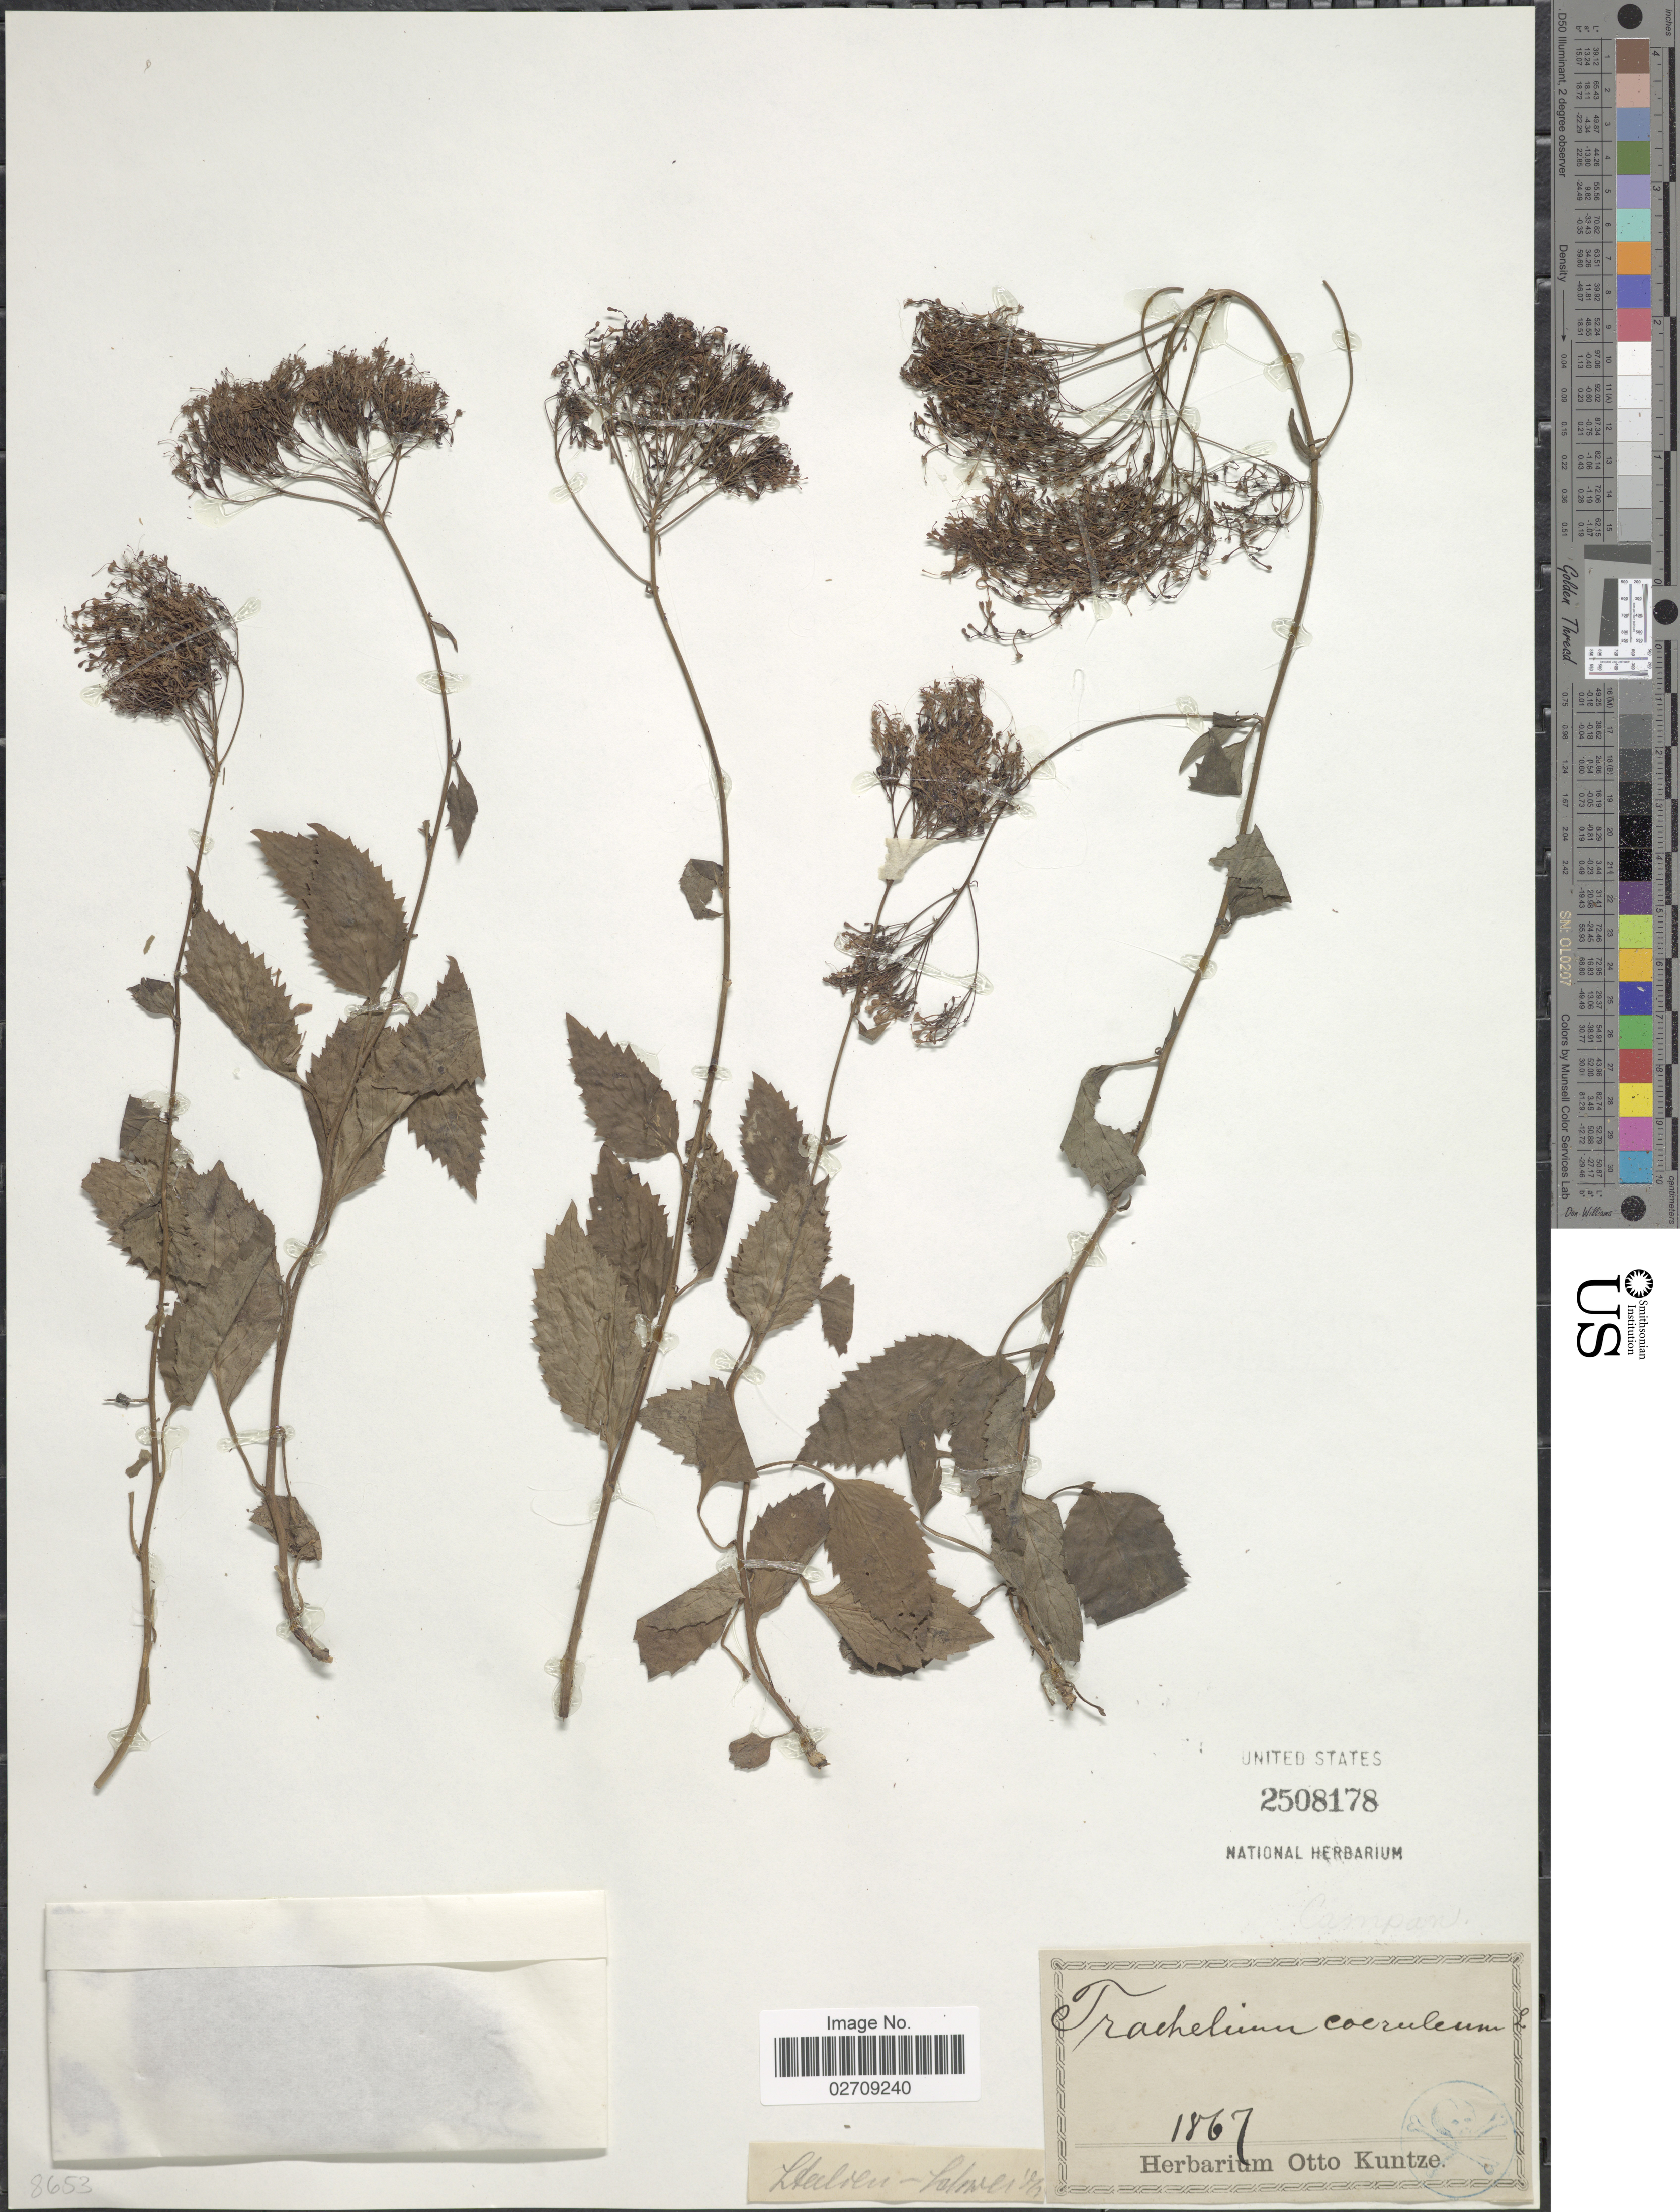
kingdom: Plantae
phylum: Tracheophyta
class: Magnoliopsida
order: Asterales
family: Campanulaceae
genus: Trachelium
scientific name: Trachelium caeruleum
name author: L.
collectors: ex herb. Otto Kuntze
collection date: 1867-07-19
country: Italy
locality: Italien - [illegible]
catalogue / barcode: US 2508178